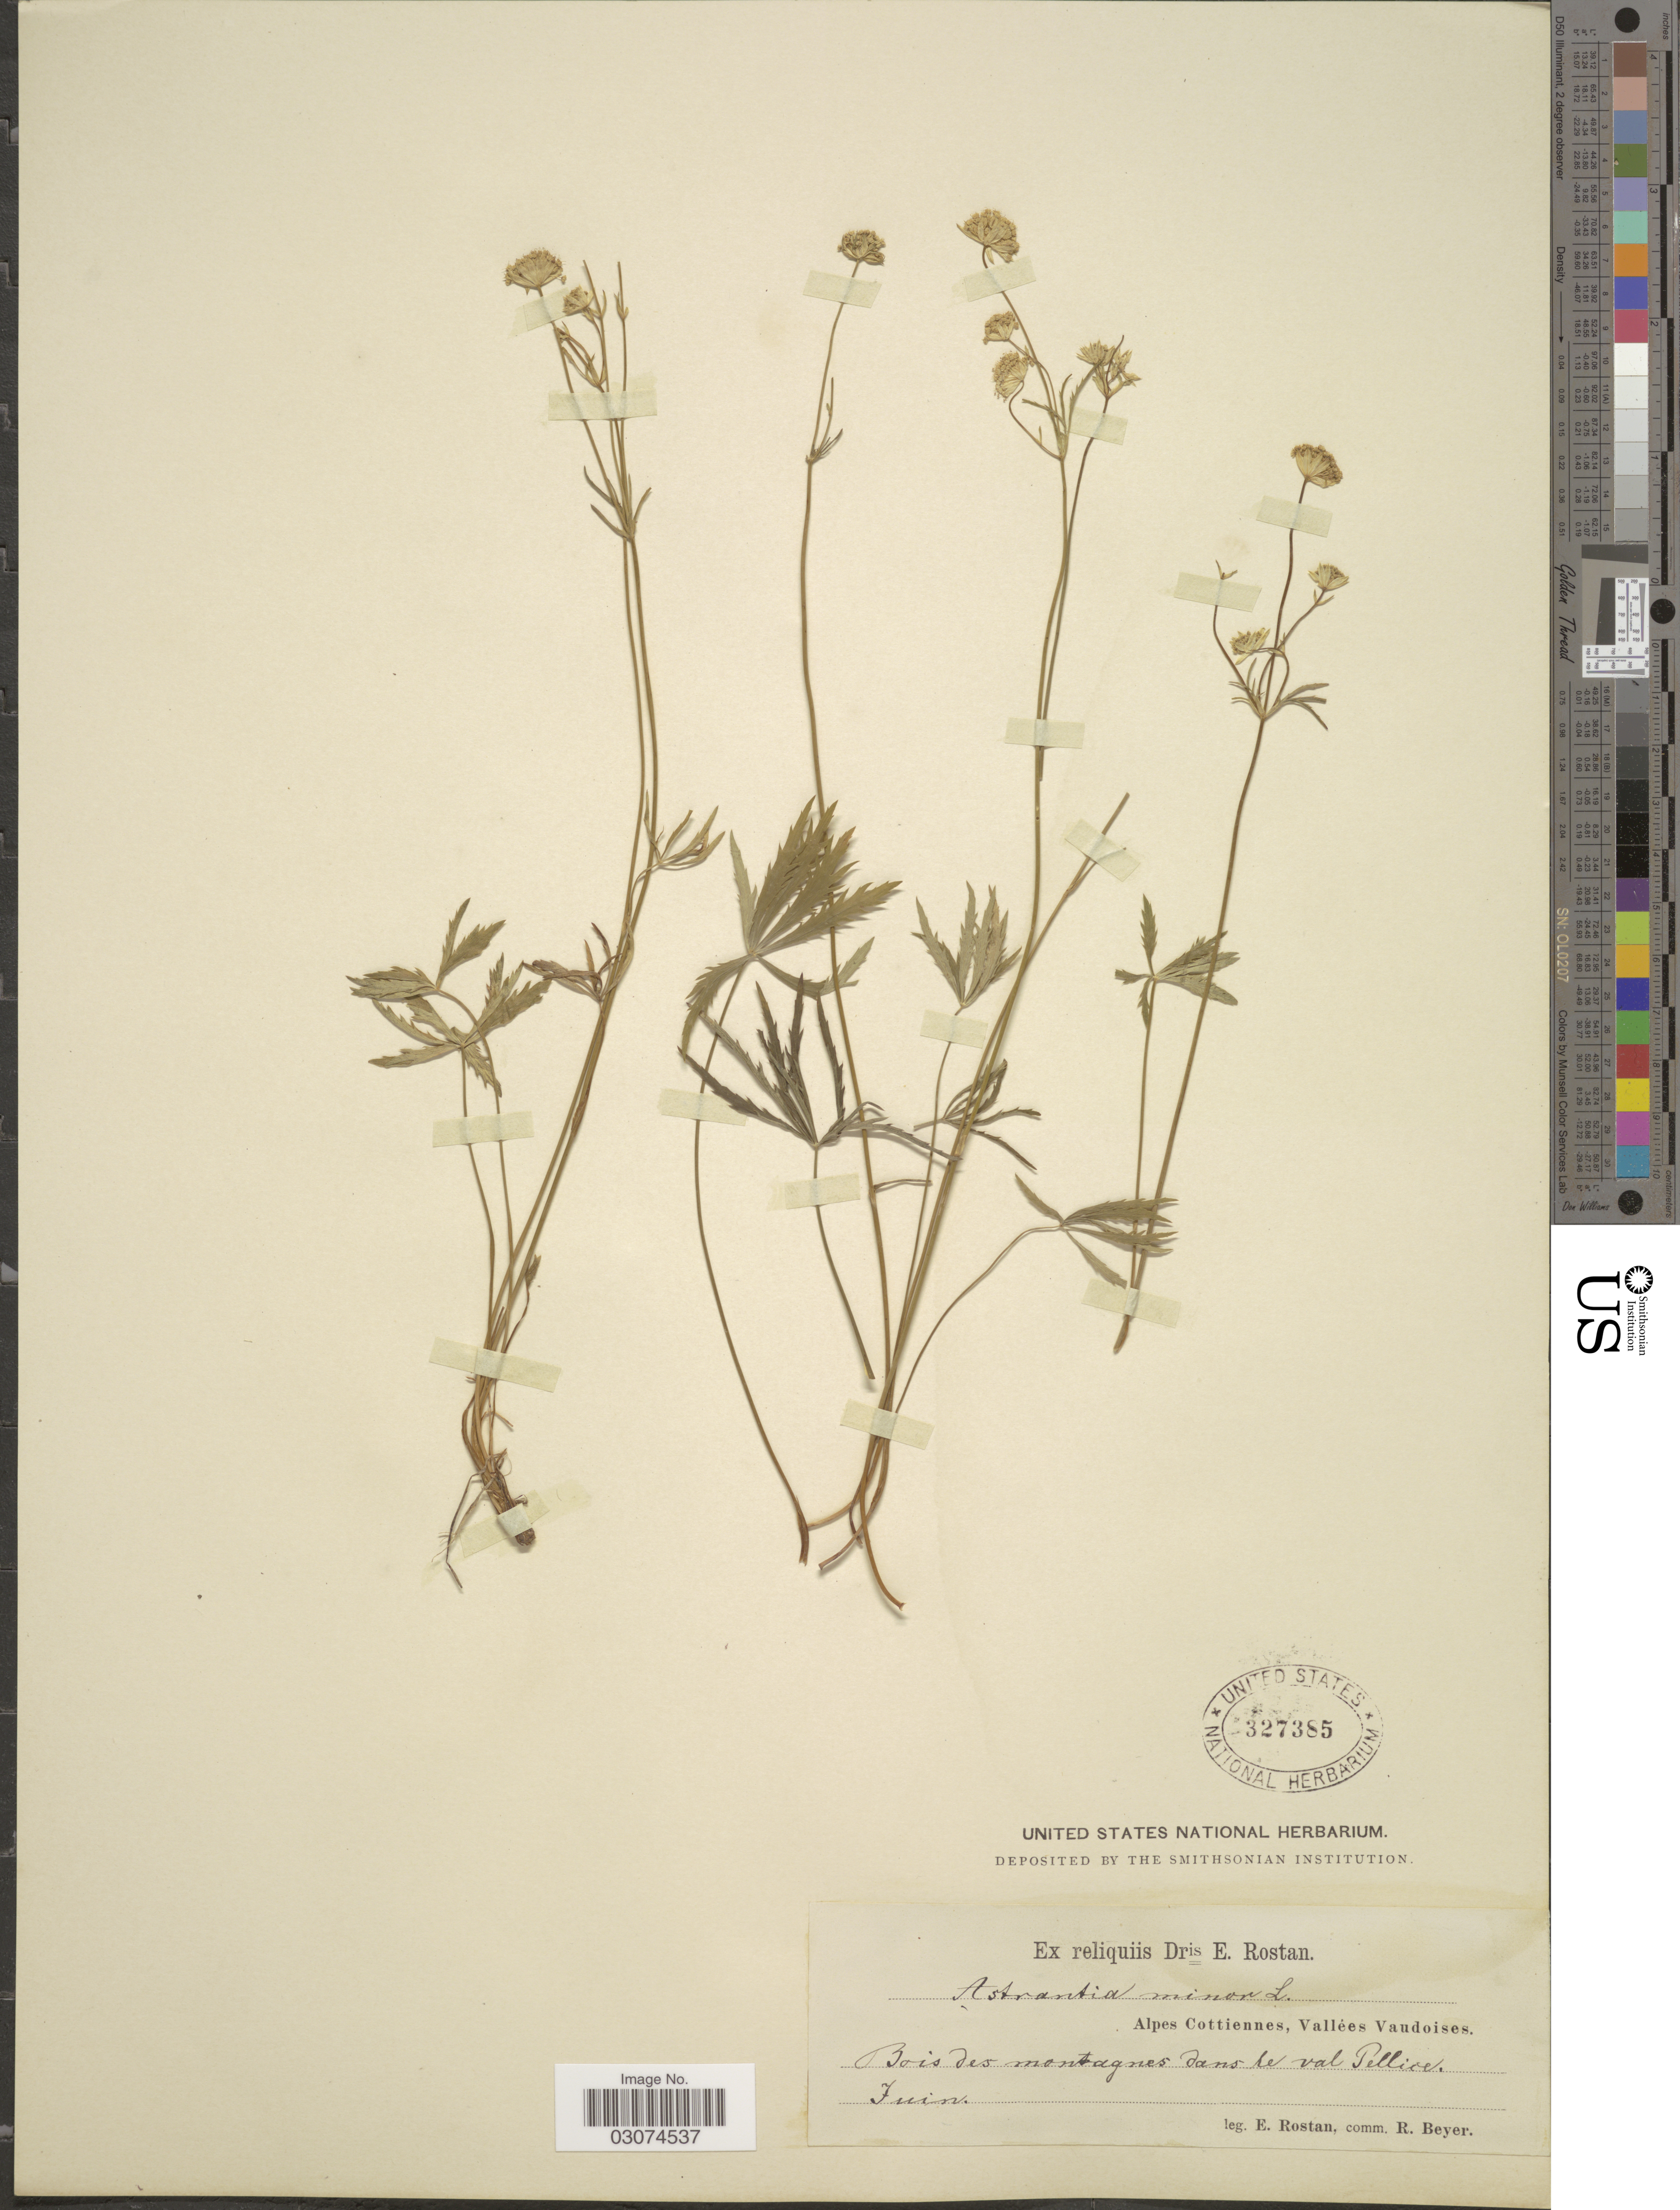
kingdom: Plantae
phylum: Tracheophyta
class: Magnoliopsida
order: Apiales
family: Apiaceae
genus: Astrantia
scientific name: Astrantia minor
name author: L.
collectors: E. Rostan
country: Italy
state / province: Piedmont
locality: Alpes Cottiennes, Vallées Vaudoises. Bois des montagnes dans le val Pellice.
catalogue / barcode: US 327385